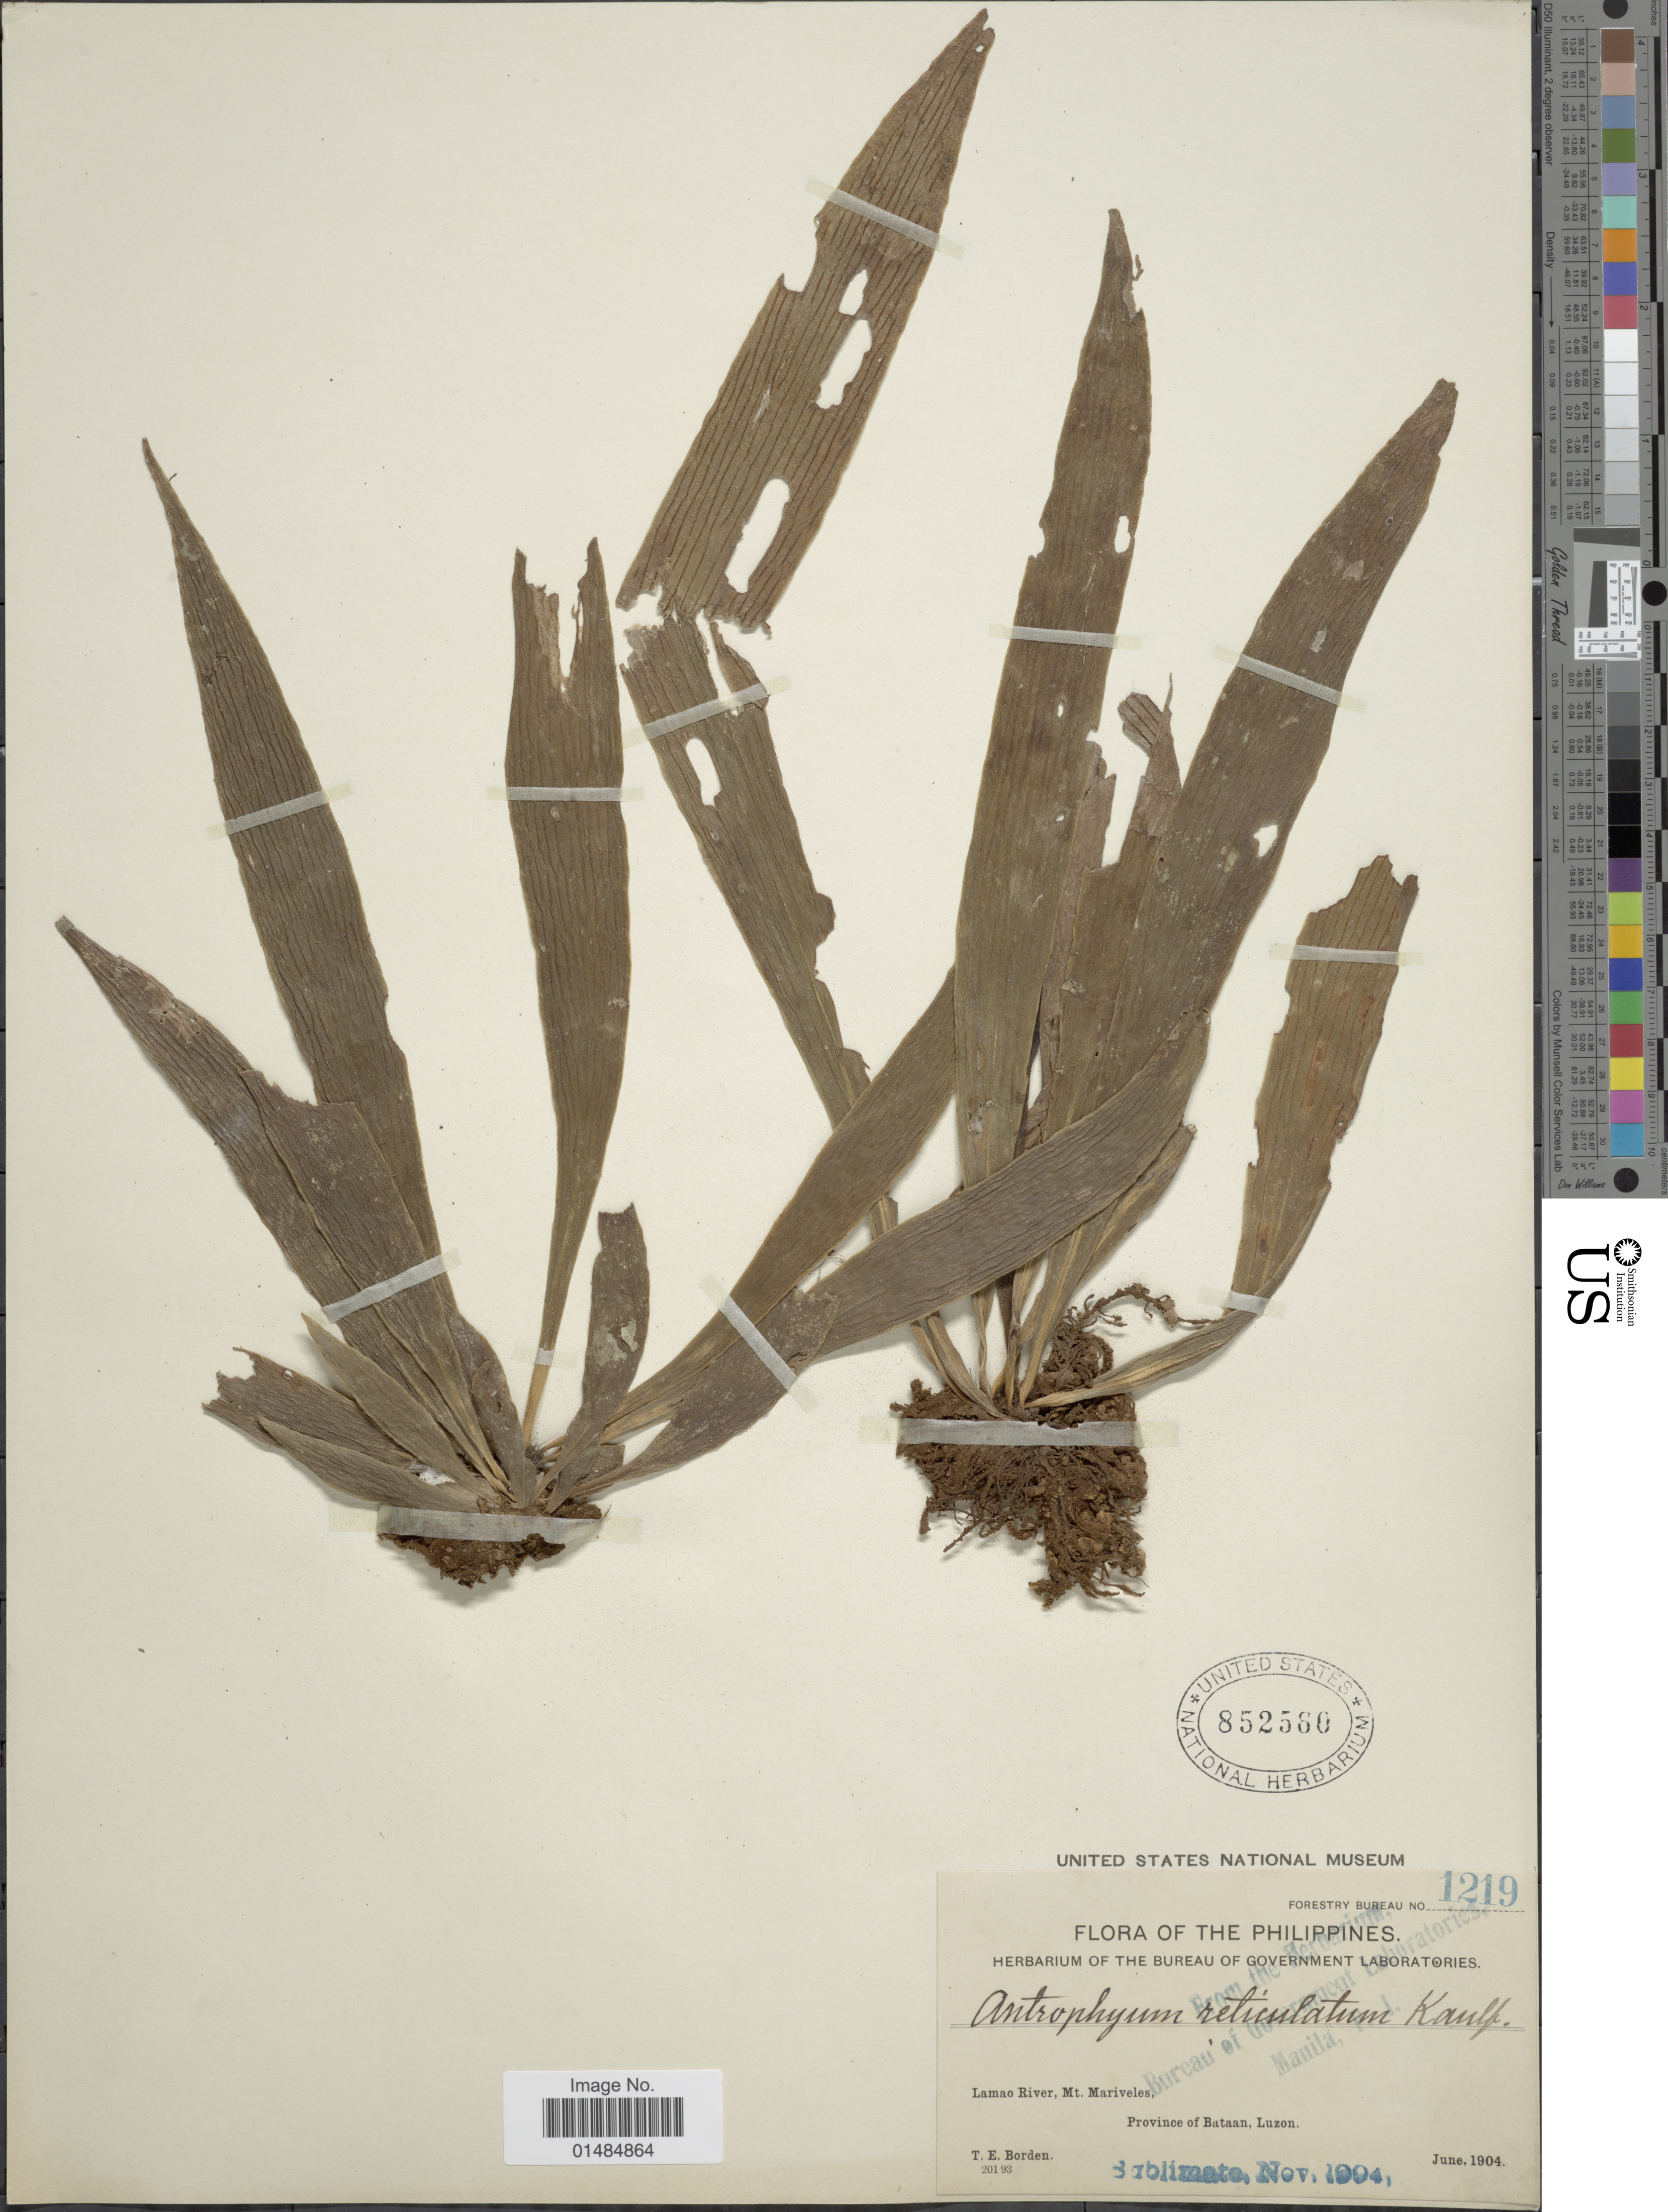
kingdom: Plantae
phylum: Tracheophyta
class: Polypodiopsida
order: Polypodiales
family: Pteridaceae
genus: Antrophyum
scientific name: Antrophyum reticulatum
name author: (G. Forst.) Kaulf.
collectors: T. E. Borden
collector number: Forestry Bureau 1219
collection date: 1904-06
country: Philippines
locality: Lamoa River, Mt. Mariveles, Province of Bataan, Luzon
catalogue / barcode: US 852560